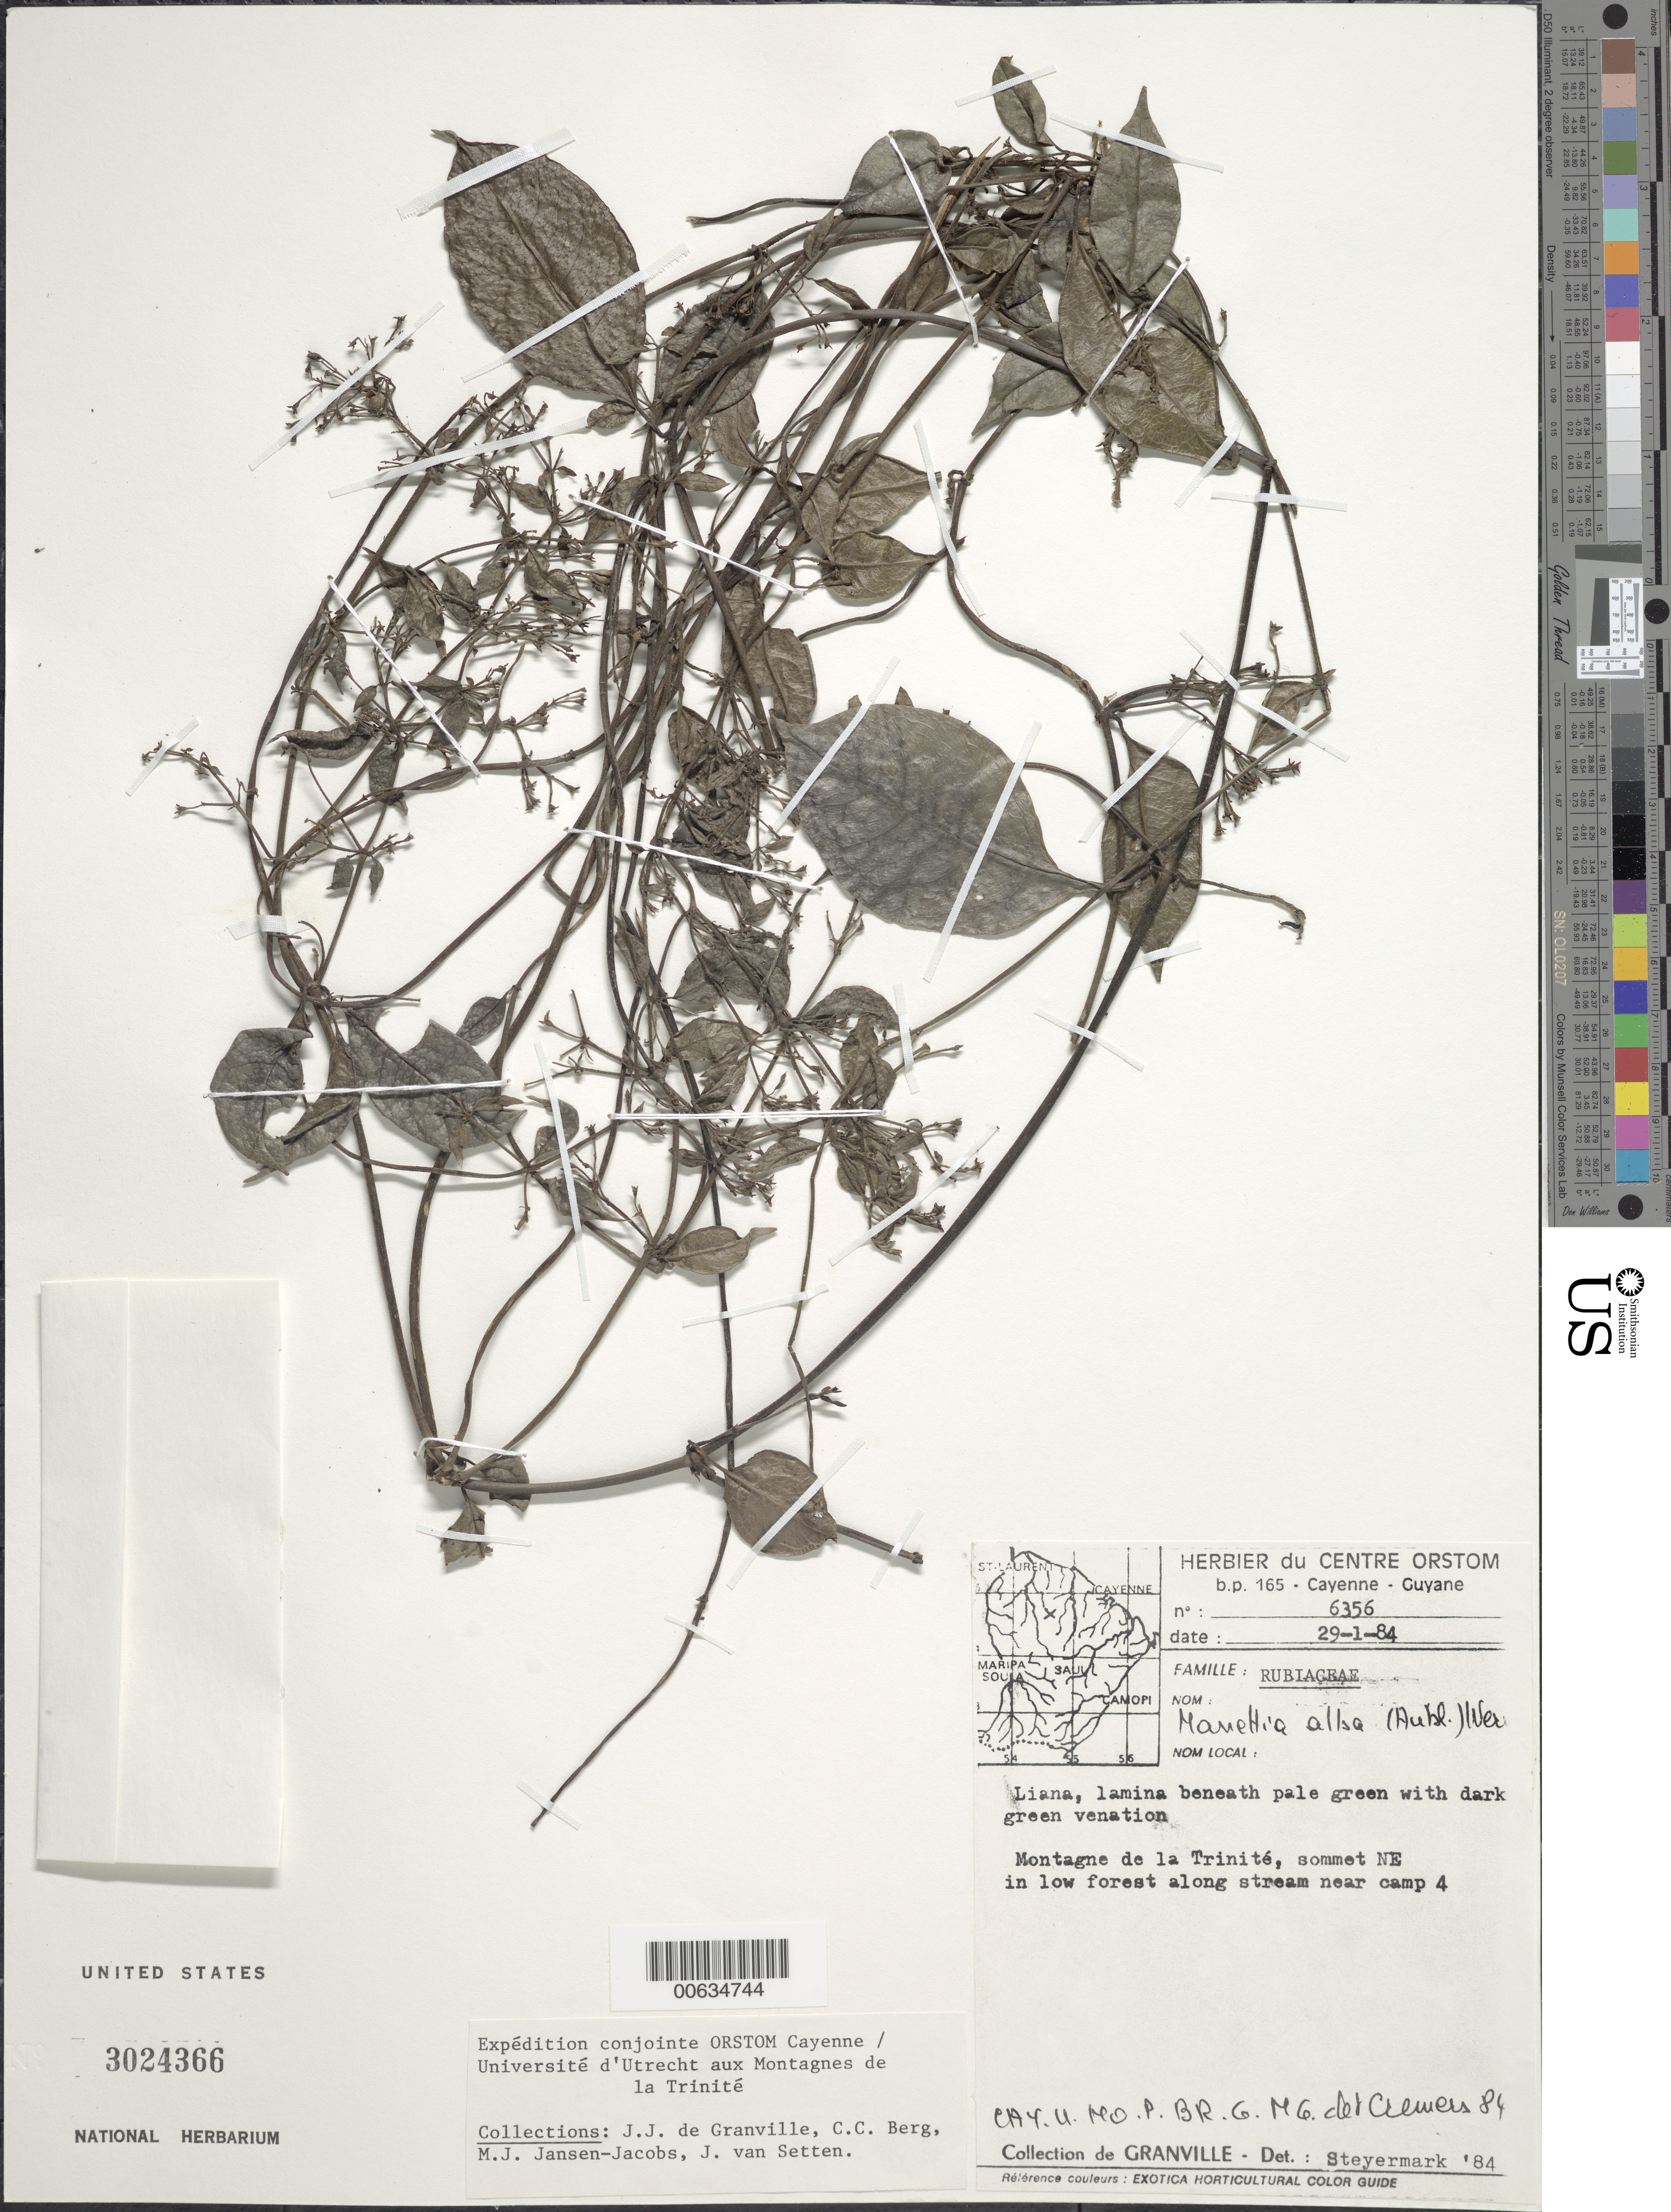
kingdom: Plantae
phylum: Tracheophyta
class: Magnoliopsida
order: Gentianales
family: Rubiaceae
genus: Manettia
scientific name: Manettia alba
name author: (Aubl.) Wernham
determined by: Steyermark, Julian A., (VEN)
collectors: J.-J. de Granville, C. C. Berg, M. J. Jansen-Jacobs & J. van Setten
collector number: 6356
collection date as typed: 29-Jan-84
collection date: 1984-01-29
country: French Guiana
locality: Montagnes de la Trinité, sommet NE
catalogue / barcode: US 3024366